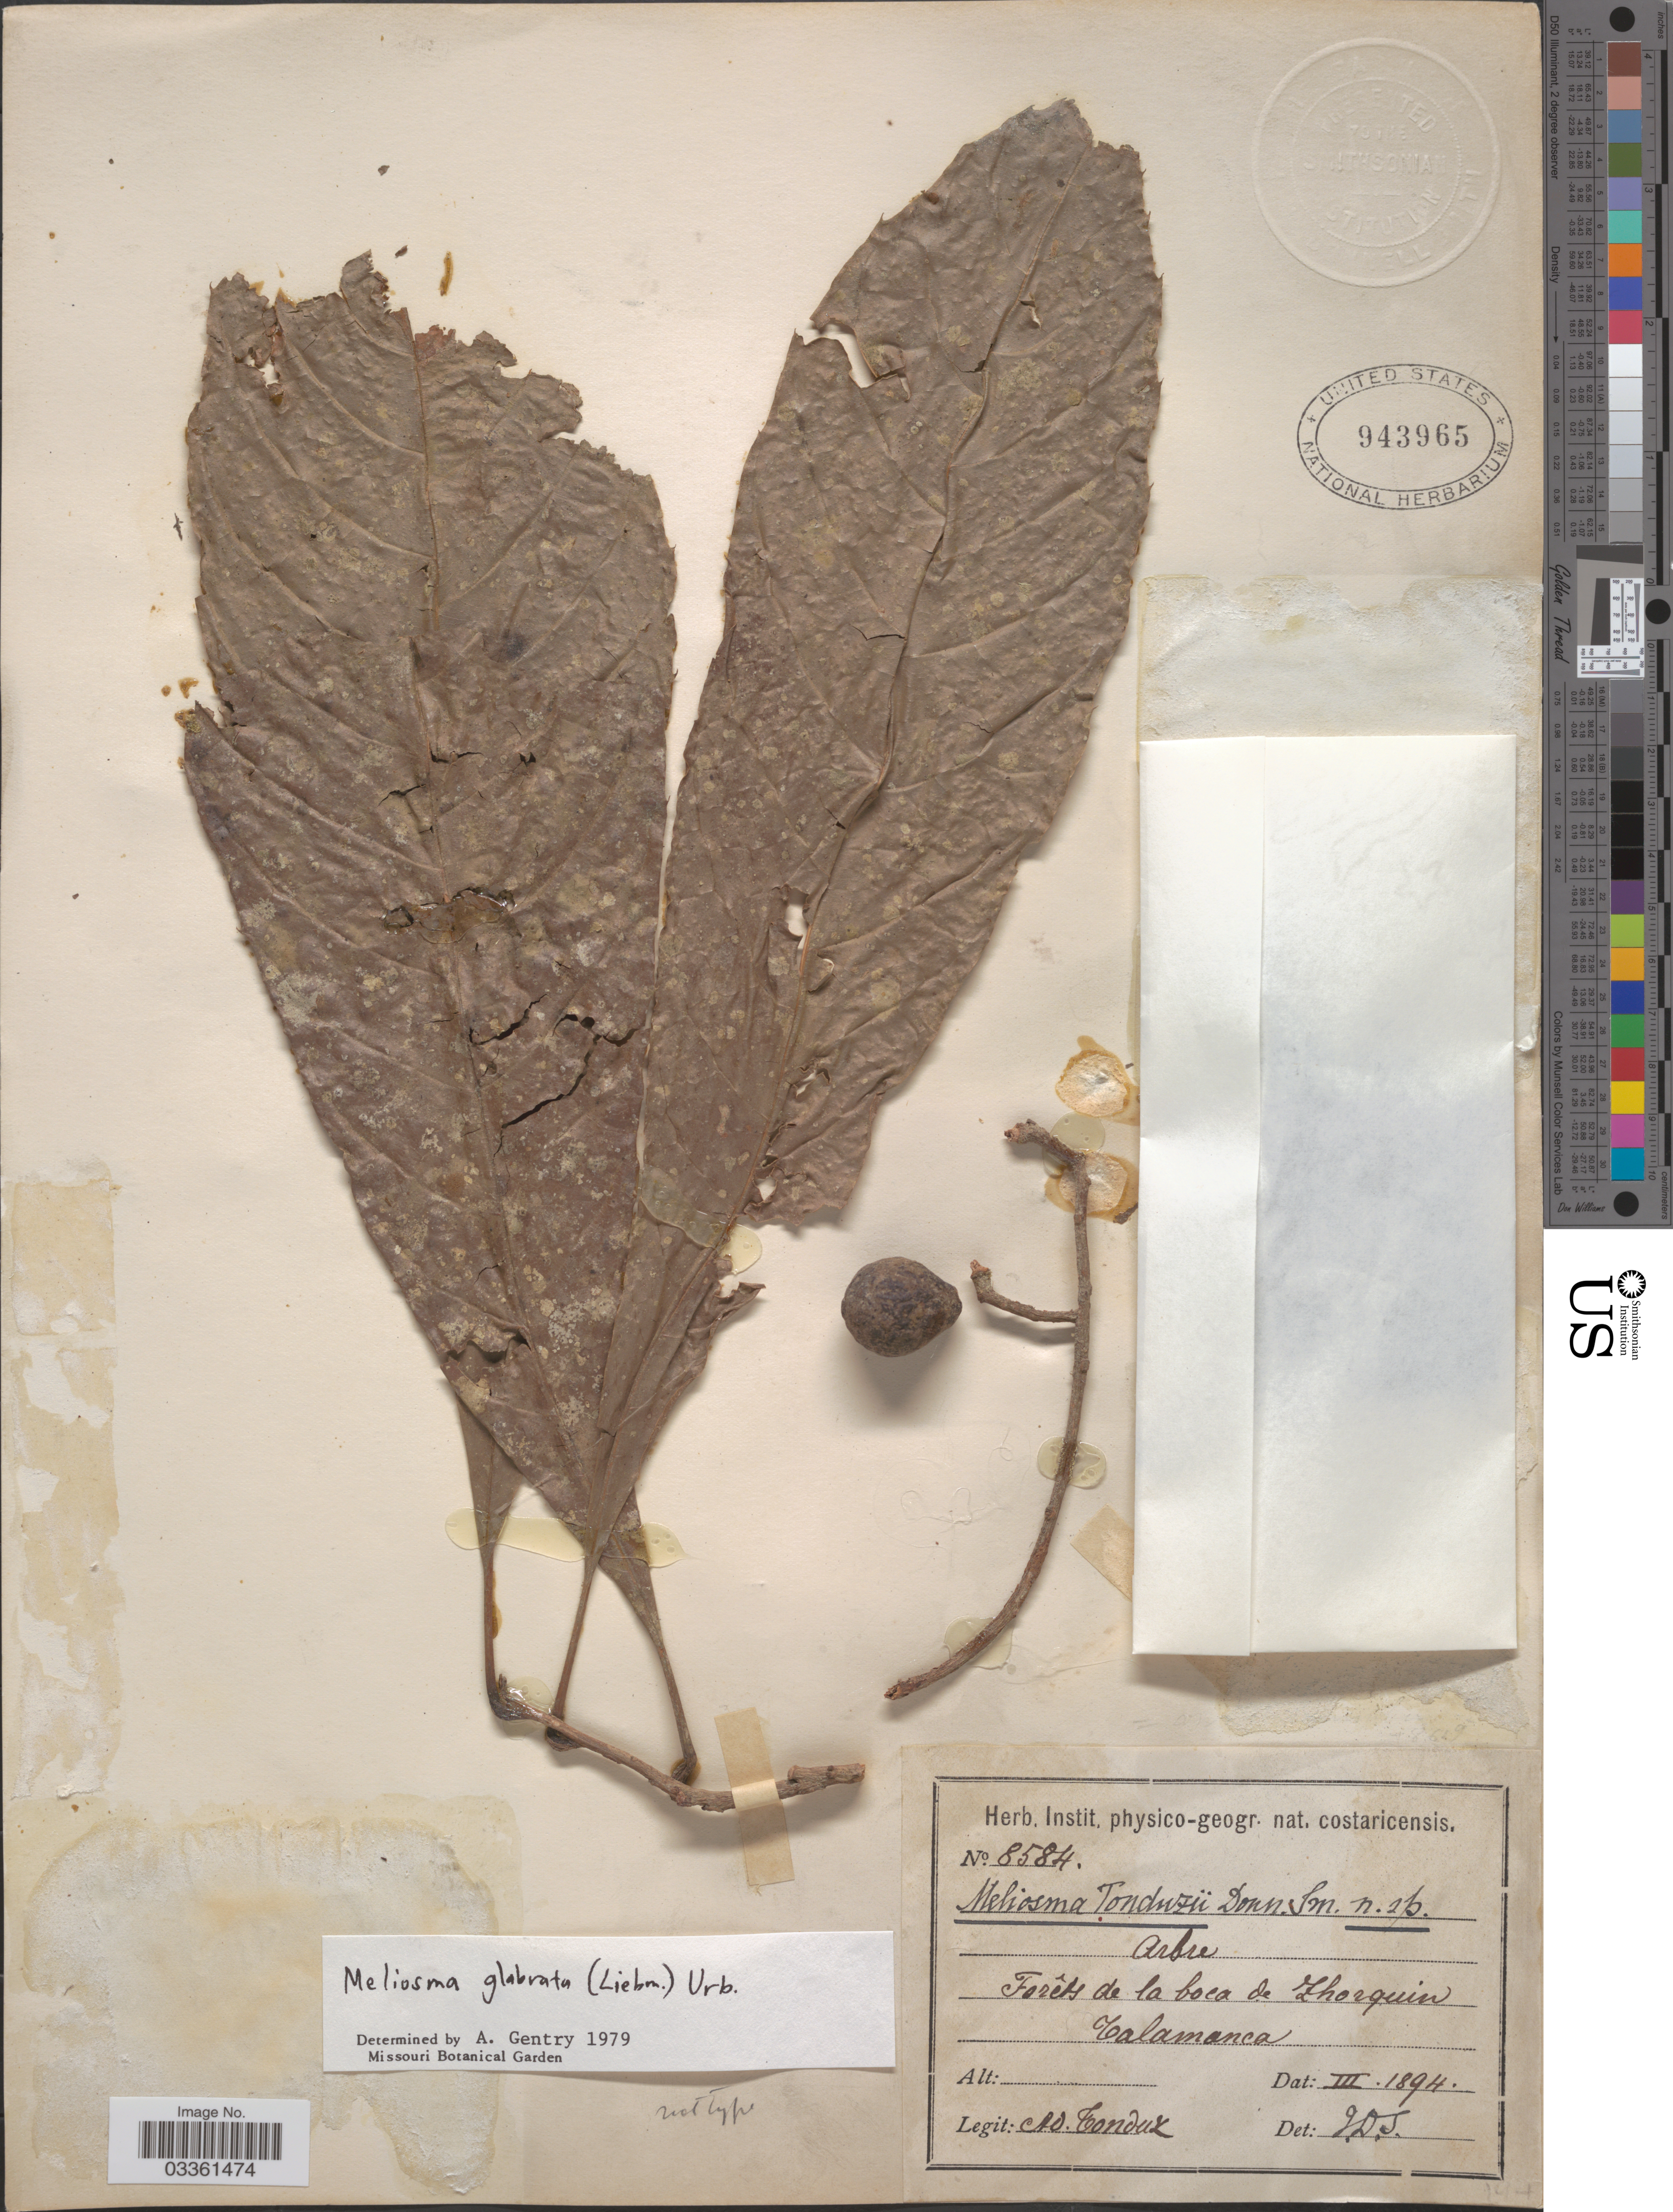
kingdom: Plantae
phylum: Tracheophyta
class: Magnoliopsida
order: Proteales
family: Sabiaceae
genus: Meliosma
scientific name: Meliosma glabrata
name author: (Liebm.) Urb.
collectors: A. Tonduz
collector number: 8584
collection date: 1894-03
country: Costa Rica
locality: Forêts de la boce de Zhorquin Talamanca.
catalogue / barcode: US 943965